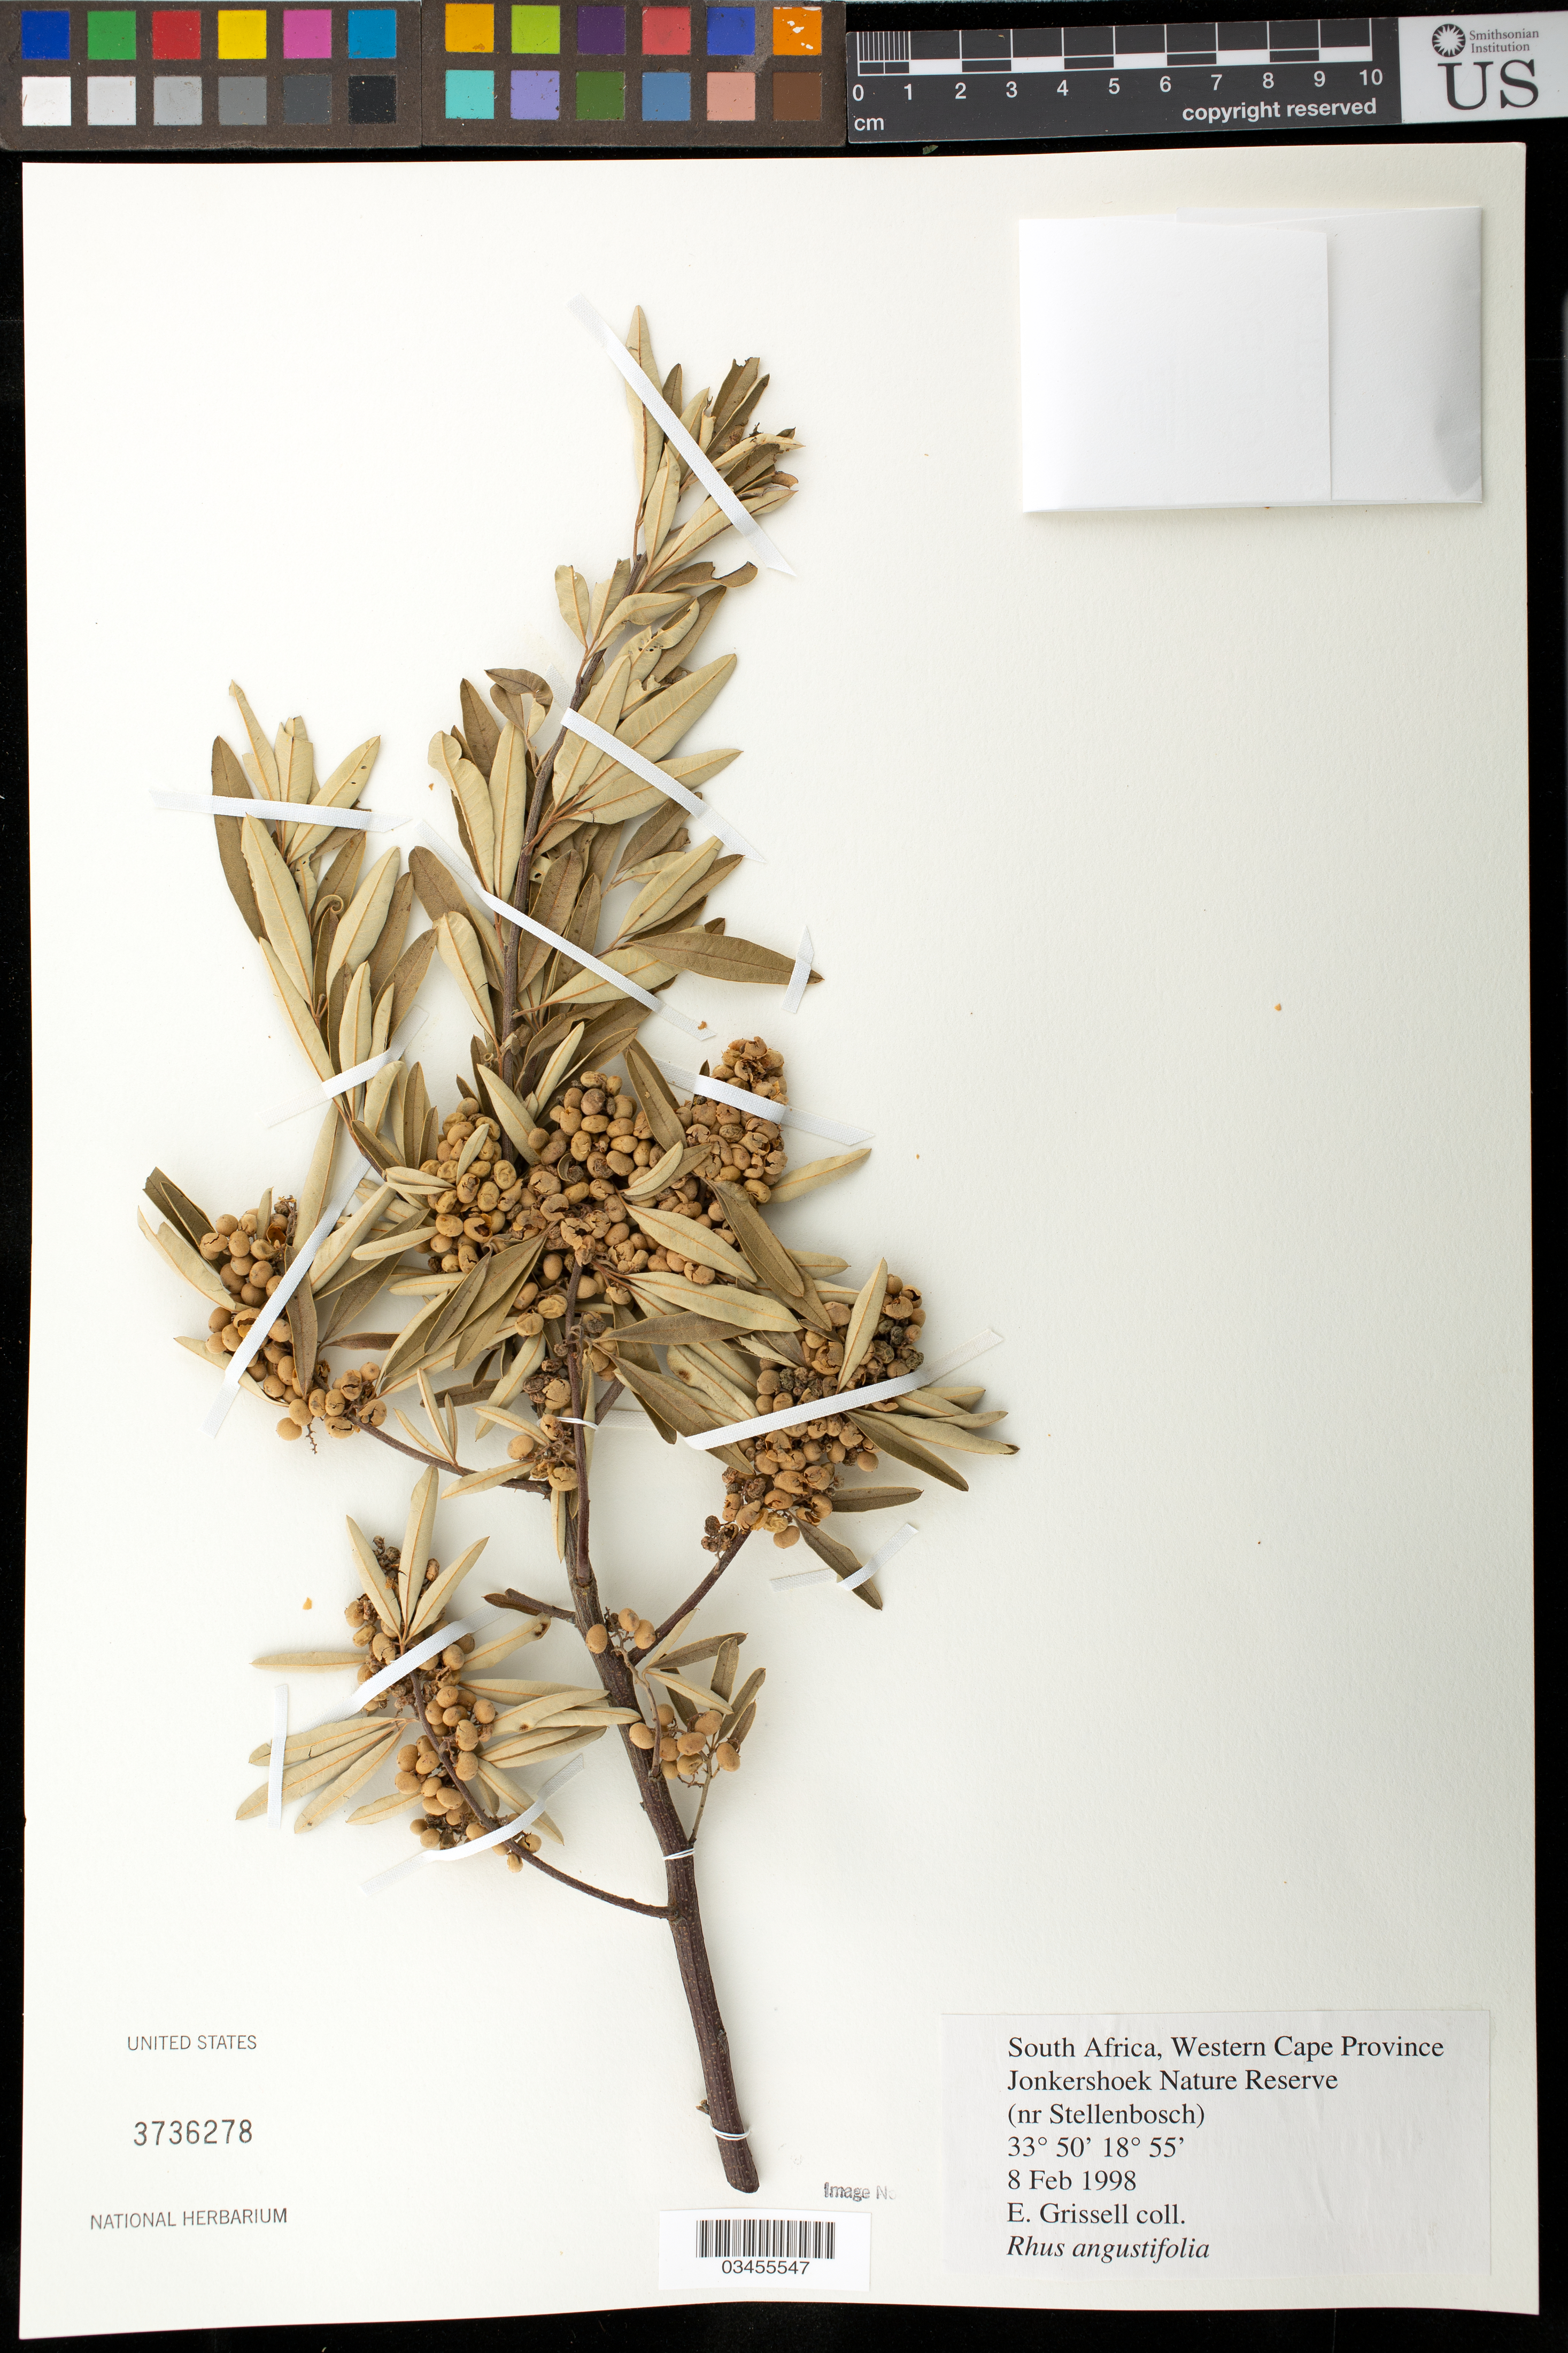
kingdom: Plantae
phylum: Tracheophyta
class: Magnoliopsida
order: Sapindales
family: Anacardiaceae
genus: Rhus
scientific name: Rhus angustifolia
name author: L.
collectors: E. Grissell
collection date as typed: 8 Feb 1998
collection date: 1998-02-08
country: South Africa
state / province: Western Cape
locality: JonkershoekNature reserve (nr Stellenbosch)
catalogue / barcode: US 3736278